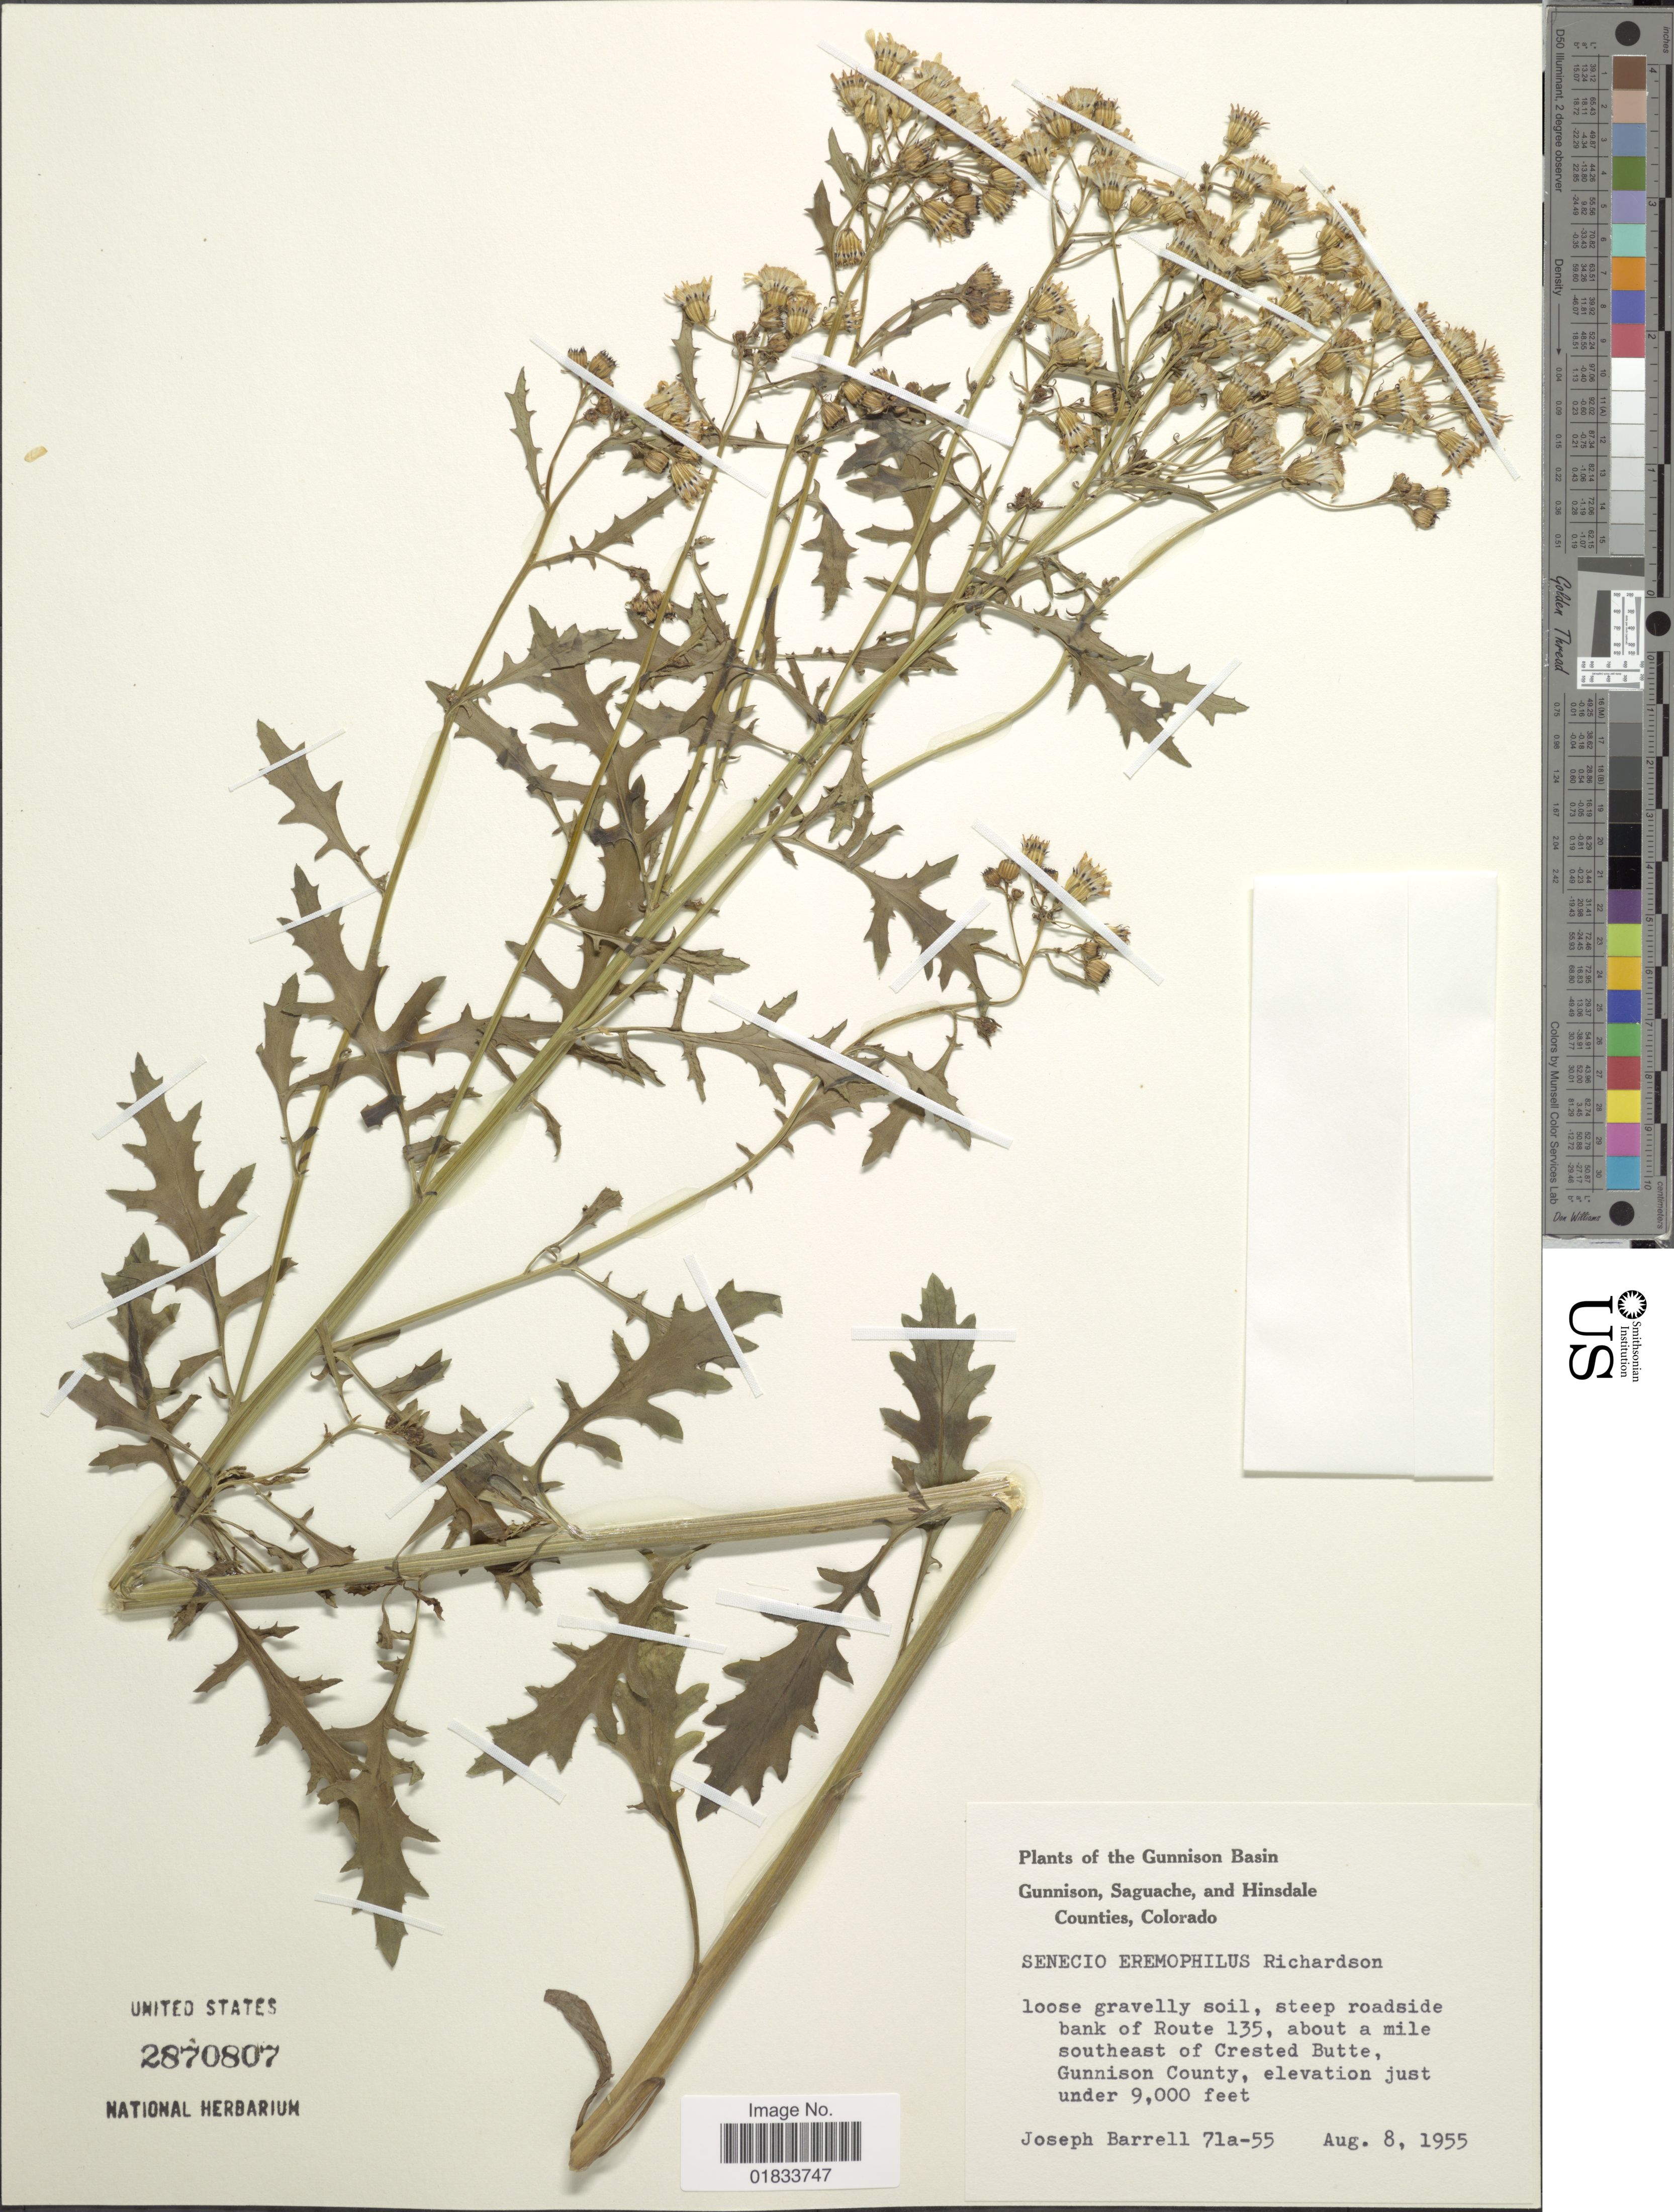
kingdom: Plantae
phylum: Tracheophyta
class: Magnoliopsida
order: Asterales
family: Asteraceae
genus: Senecio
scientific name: Senecio eremophilus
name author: Richardson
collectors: J. Barrell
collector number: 71a-55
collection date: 1955-08-08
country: United States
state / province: Colorado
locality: Gunnison Basin, Gunnison, Saguache, and Hinsdale Counties, steep roadside bank of Route 135, about a mile southeast of Crested Butte, Gunnison County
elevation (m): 2743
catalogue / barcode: US 2870807